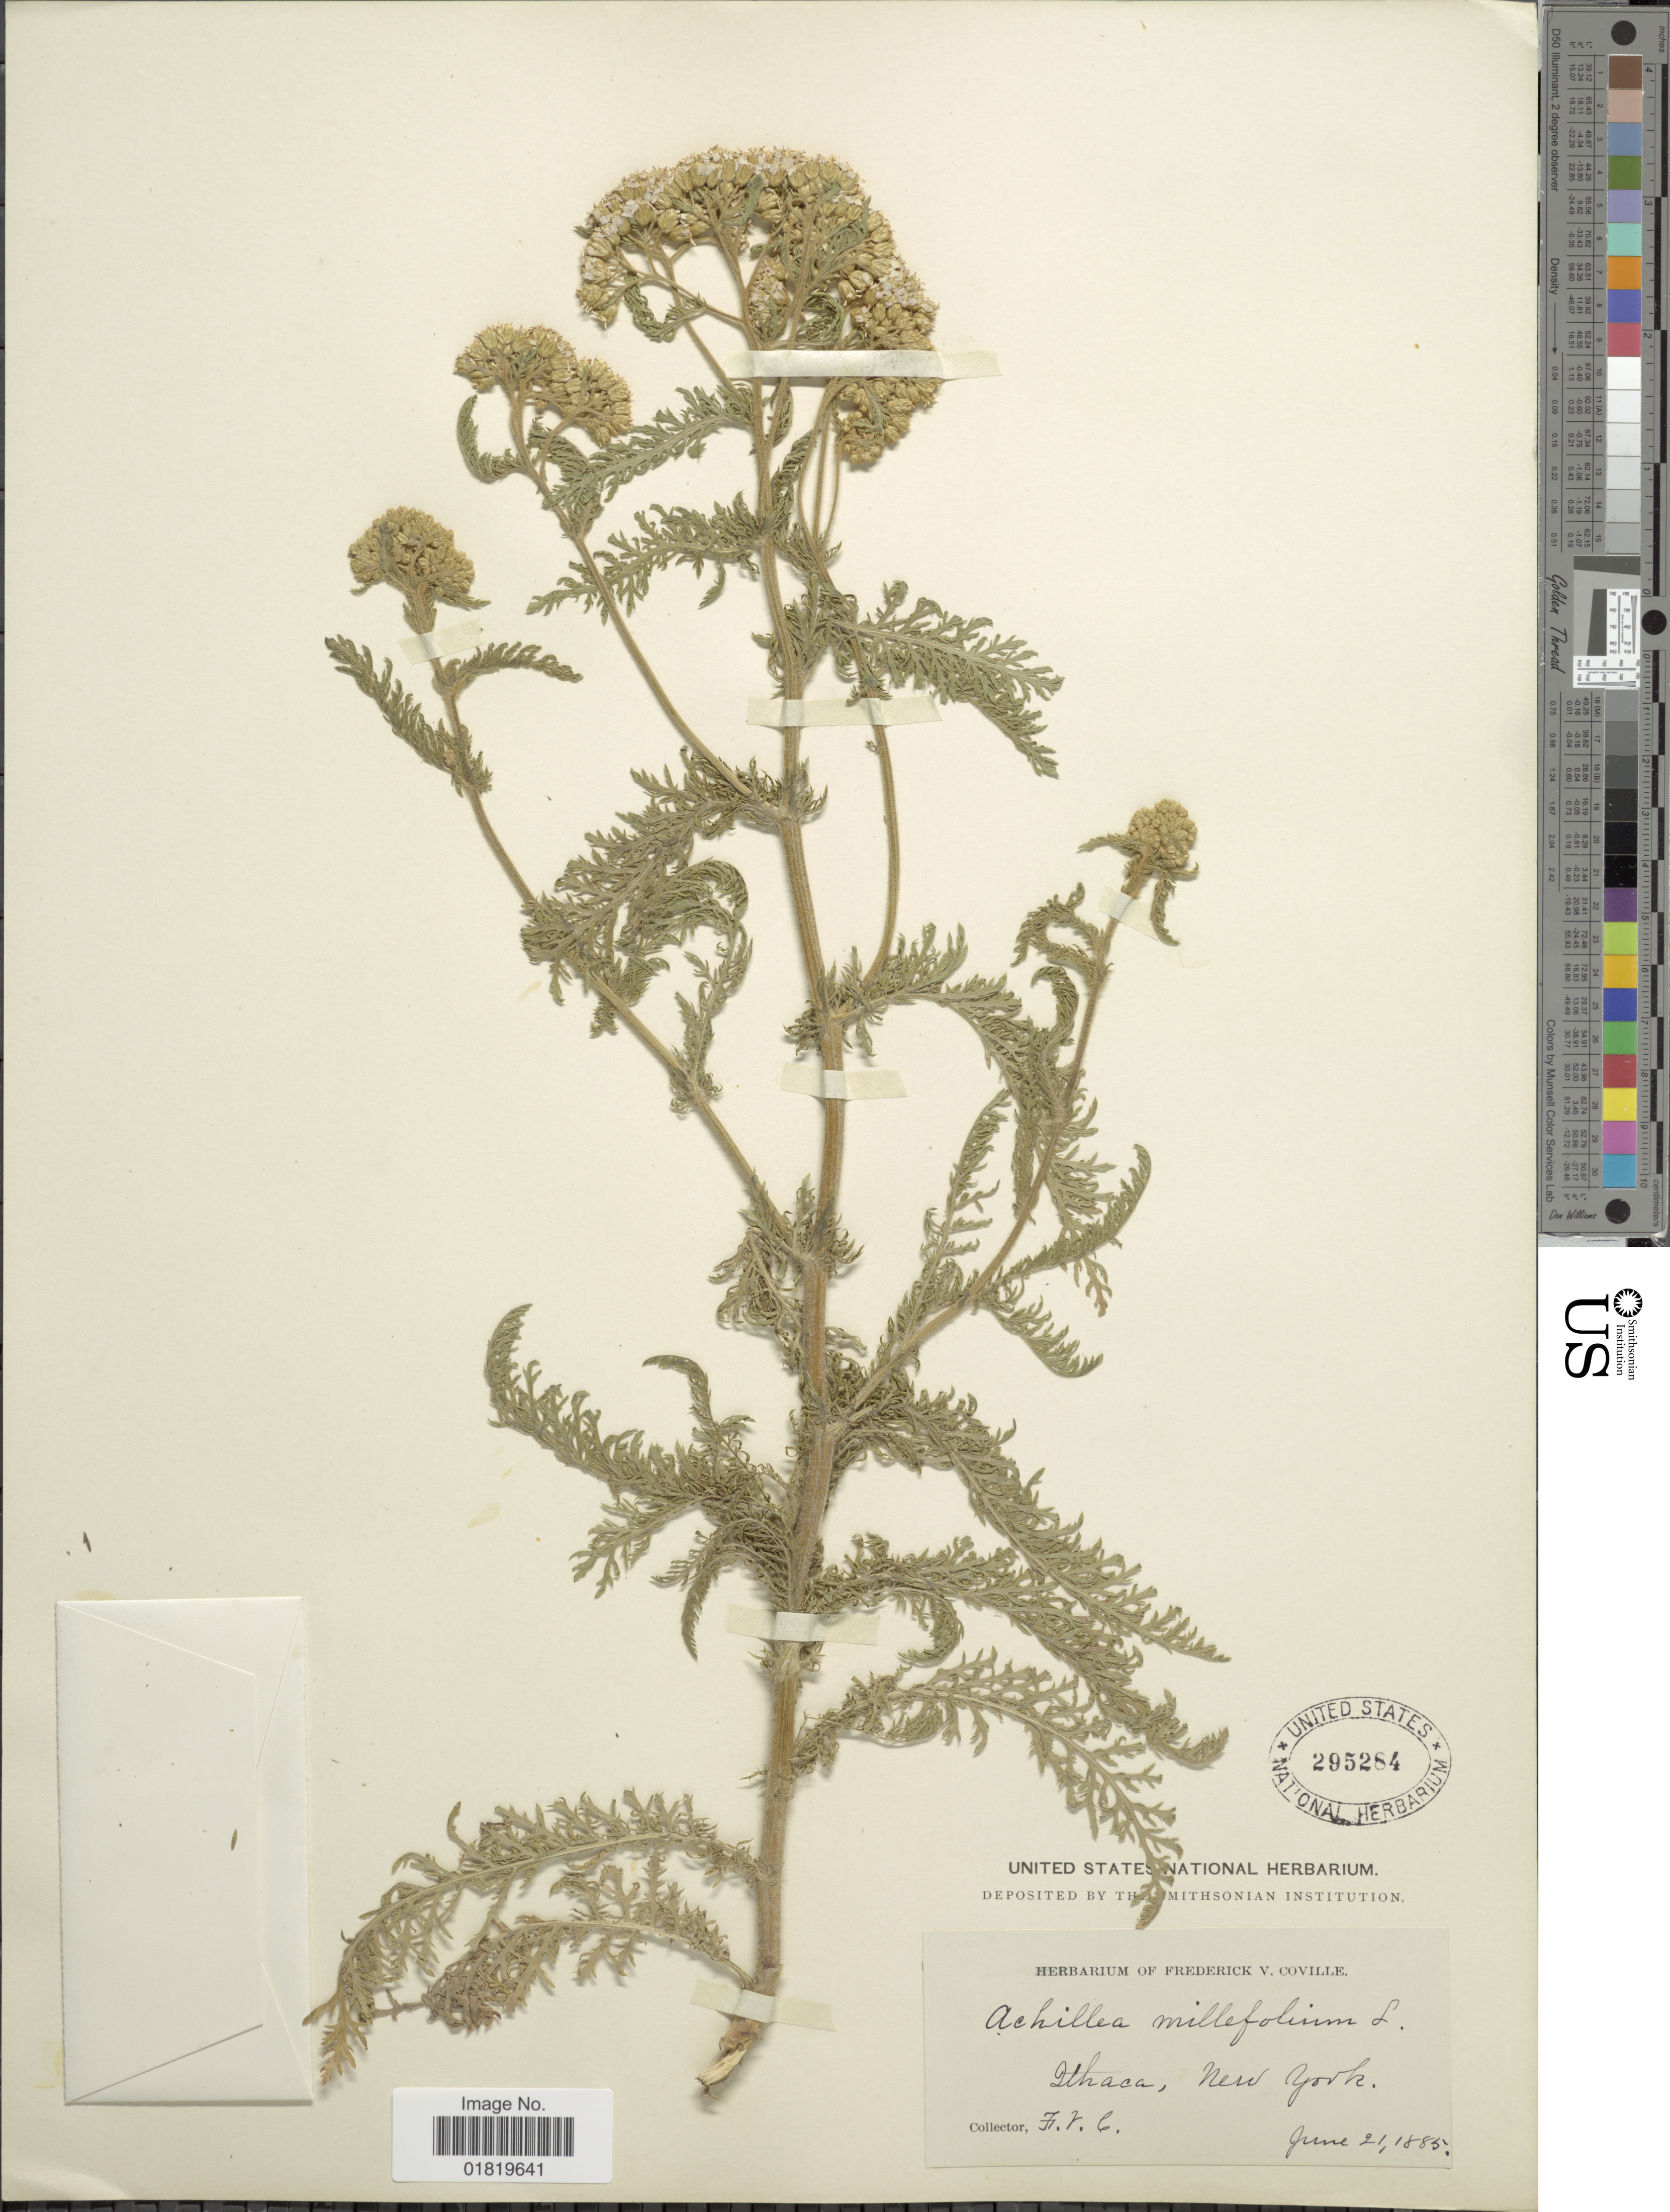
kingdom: Plantae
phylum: Tracheophyta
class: Magnoliopsida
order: Asterales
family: Asteraceae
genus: Achillea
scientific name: Achillea aspleniifolia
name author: Vent.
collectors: F. V. Coville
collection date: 1885-06-21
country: United States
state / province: New York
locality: Ithaca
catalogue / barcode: US 295284